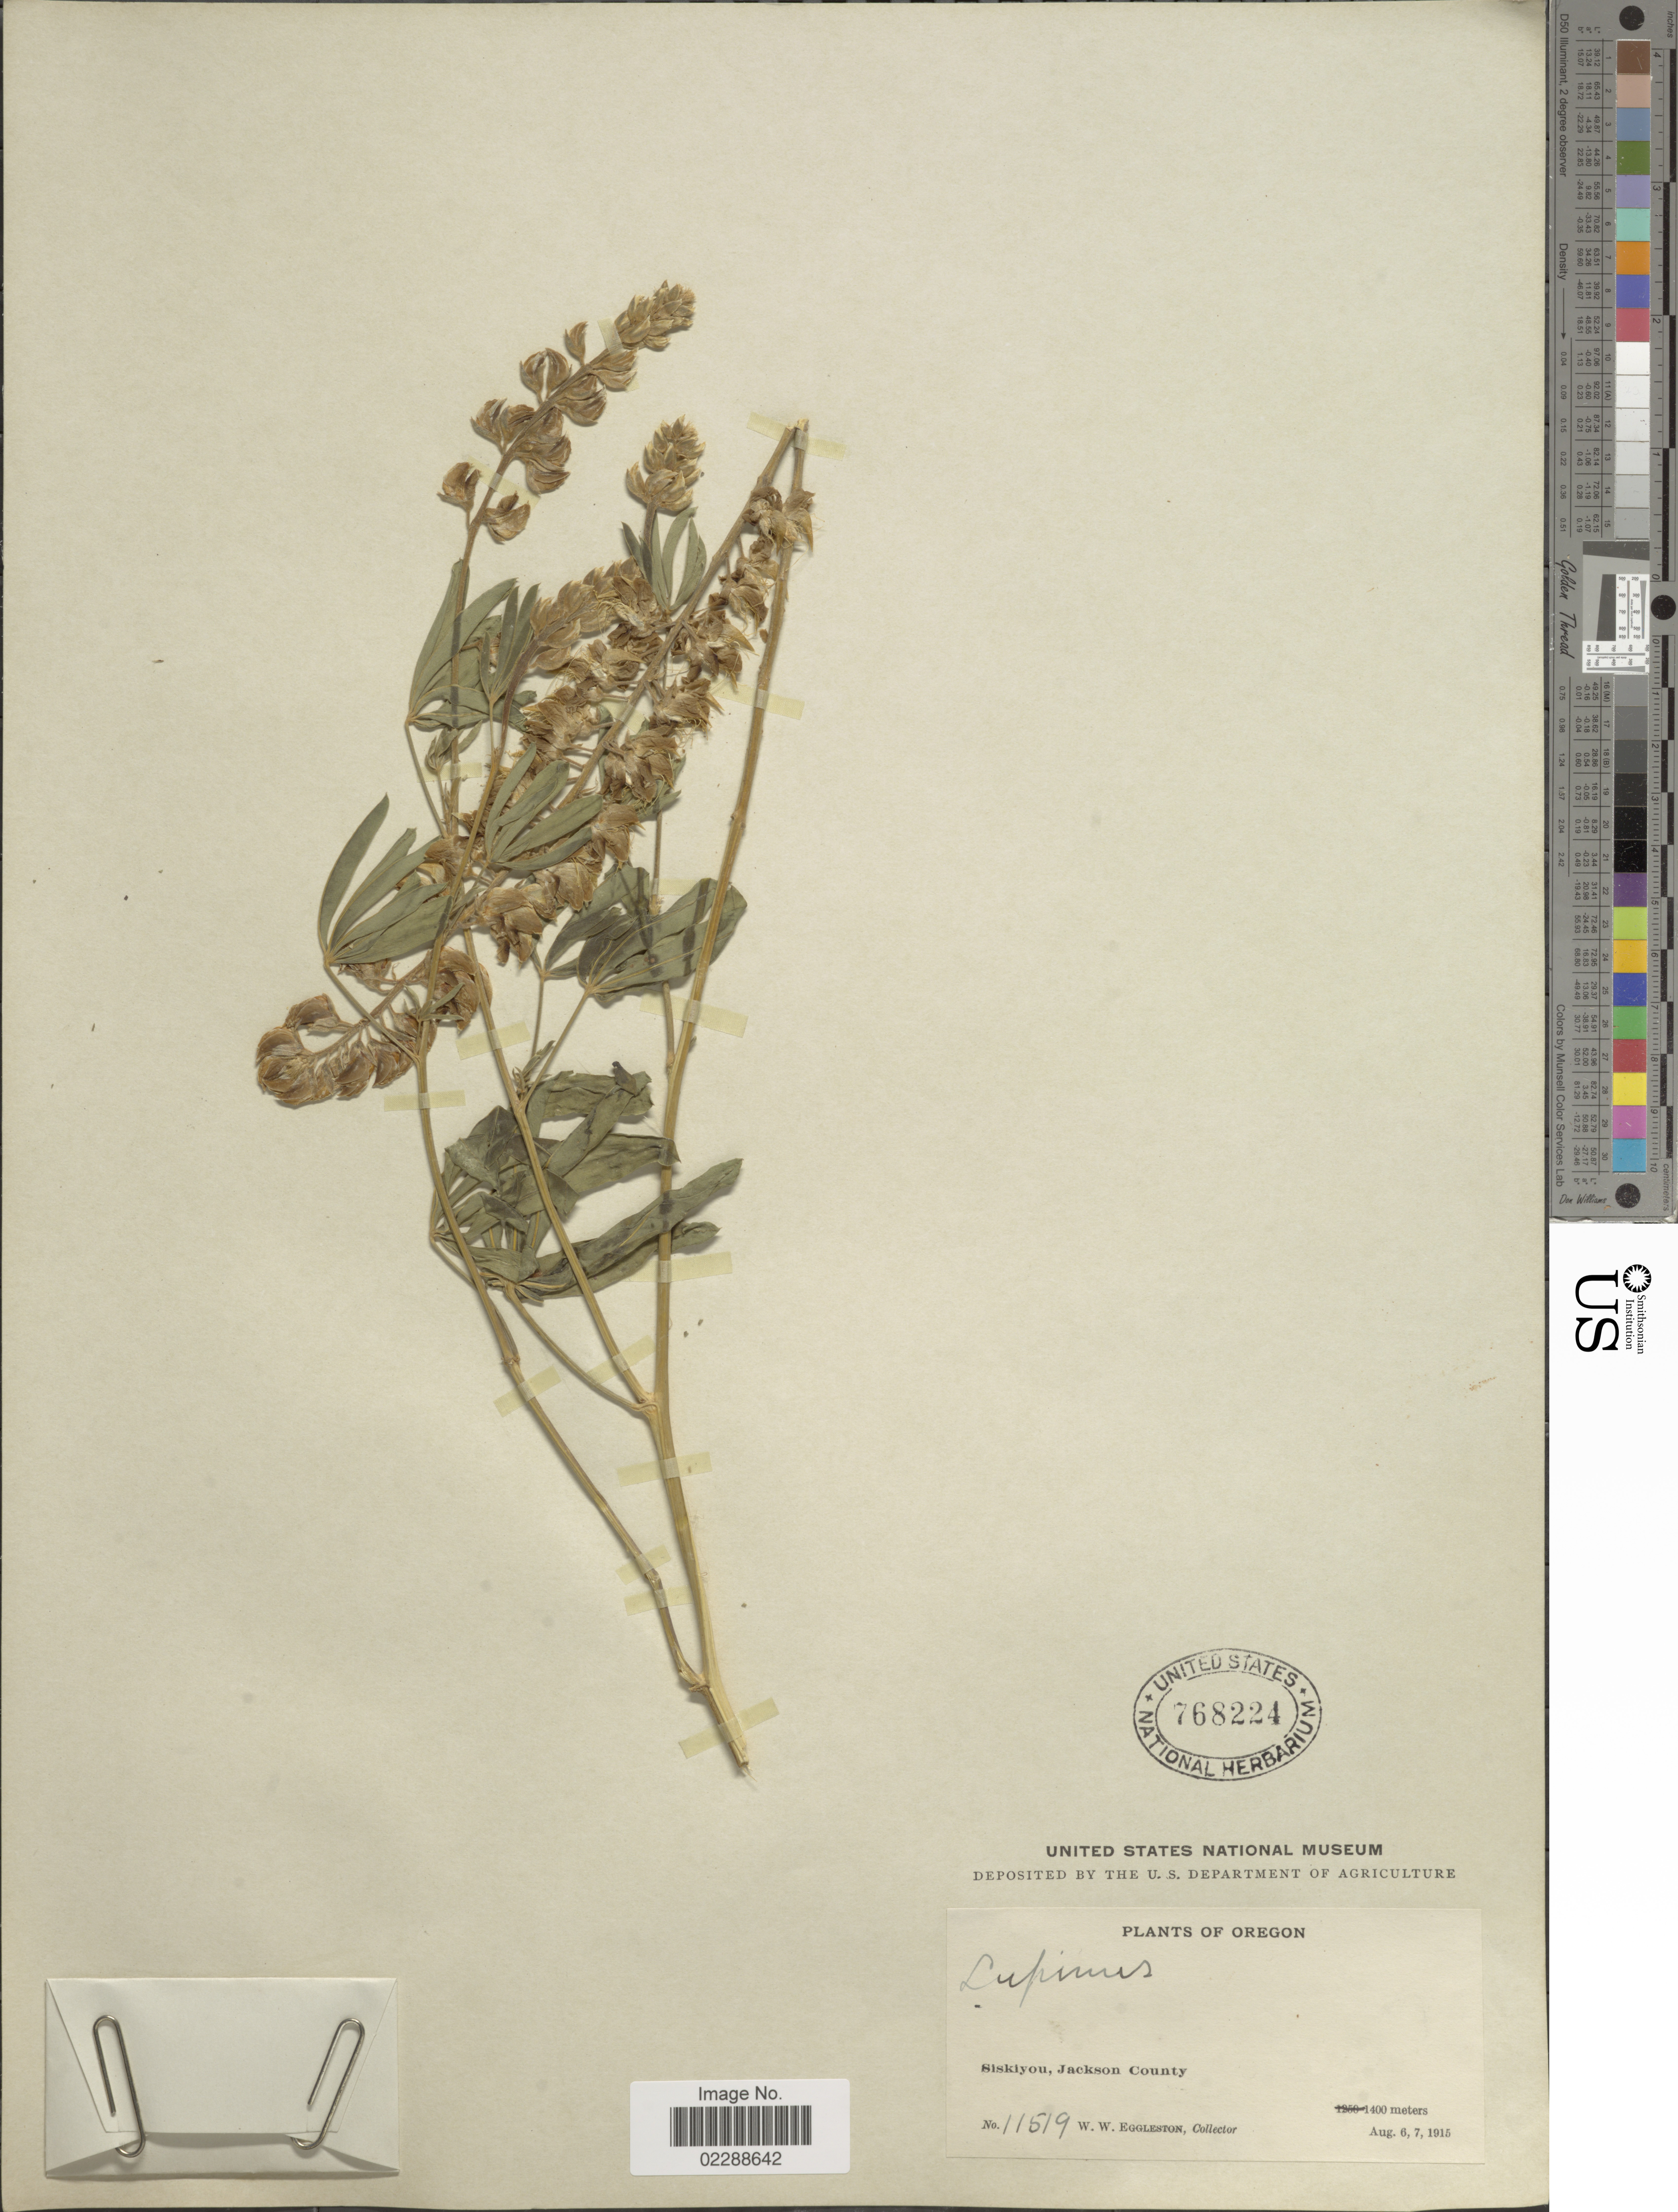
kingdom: Plantae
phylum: Tracheophyta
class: Magnoliopsida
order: Fabales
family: Fabaceae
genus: Lupinus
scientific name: Lupinus sp.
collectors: W. W. Eggleston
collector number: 11519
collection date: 1915-07-06/1915-08-07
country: United States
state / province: Oregon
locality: Siskiyou, Jackson County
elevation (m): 1400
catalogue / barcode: US 768224